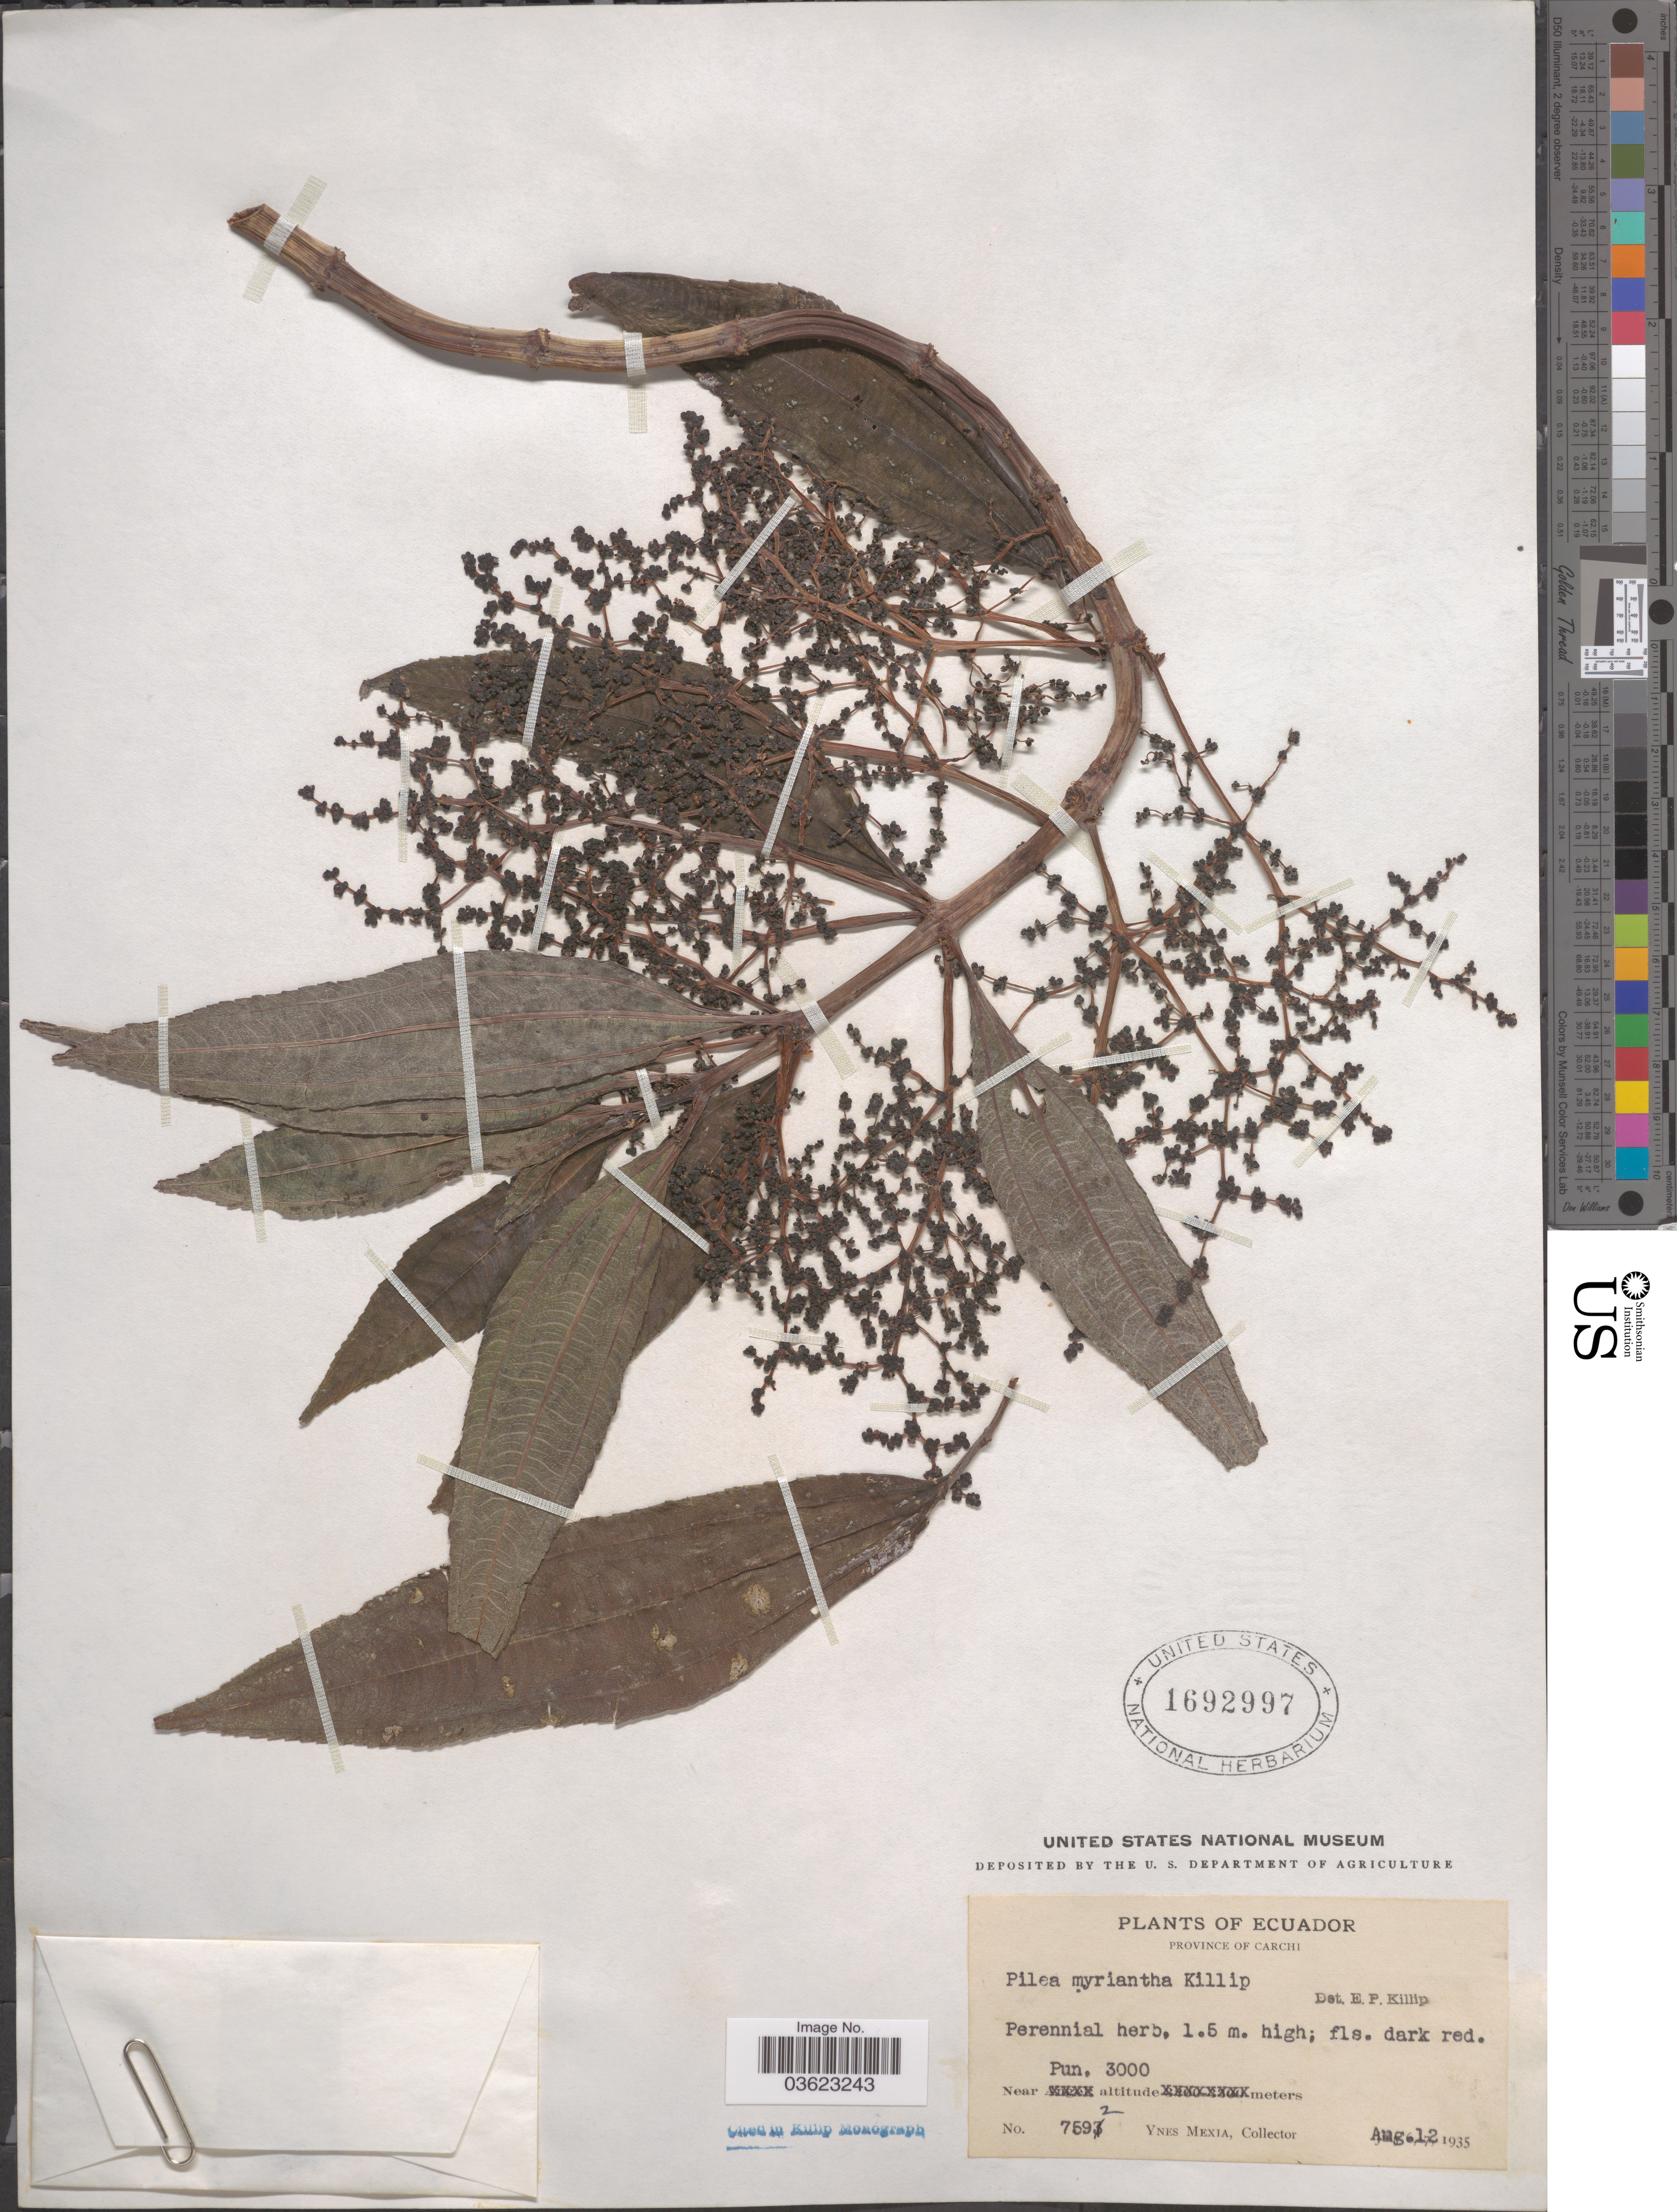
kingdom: Plantae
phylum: Tracheophyta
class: Magnoliopsida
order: Rosales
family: Urticaceae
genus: Pilea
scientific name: Pilea myriantha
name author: Killip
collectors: Y. Mexia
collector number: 7592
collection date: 1935-08-12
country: Ecuador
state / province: Carchi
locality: Near Pun.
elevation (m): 3000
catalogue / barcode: US 1692997